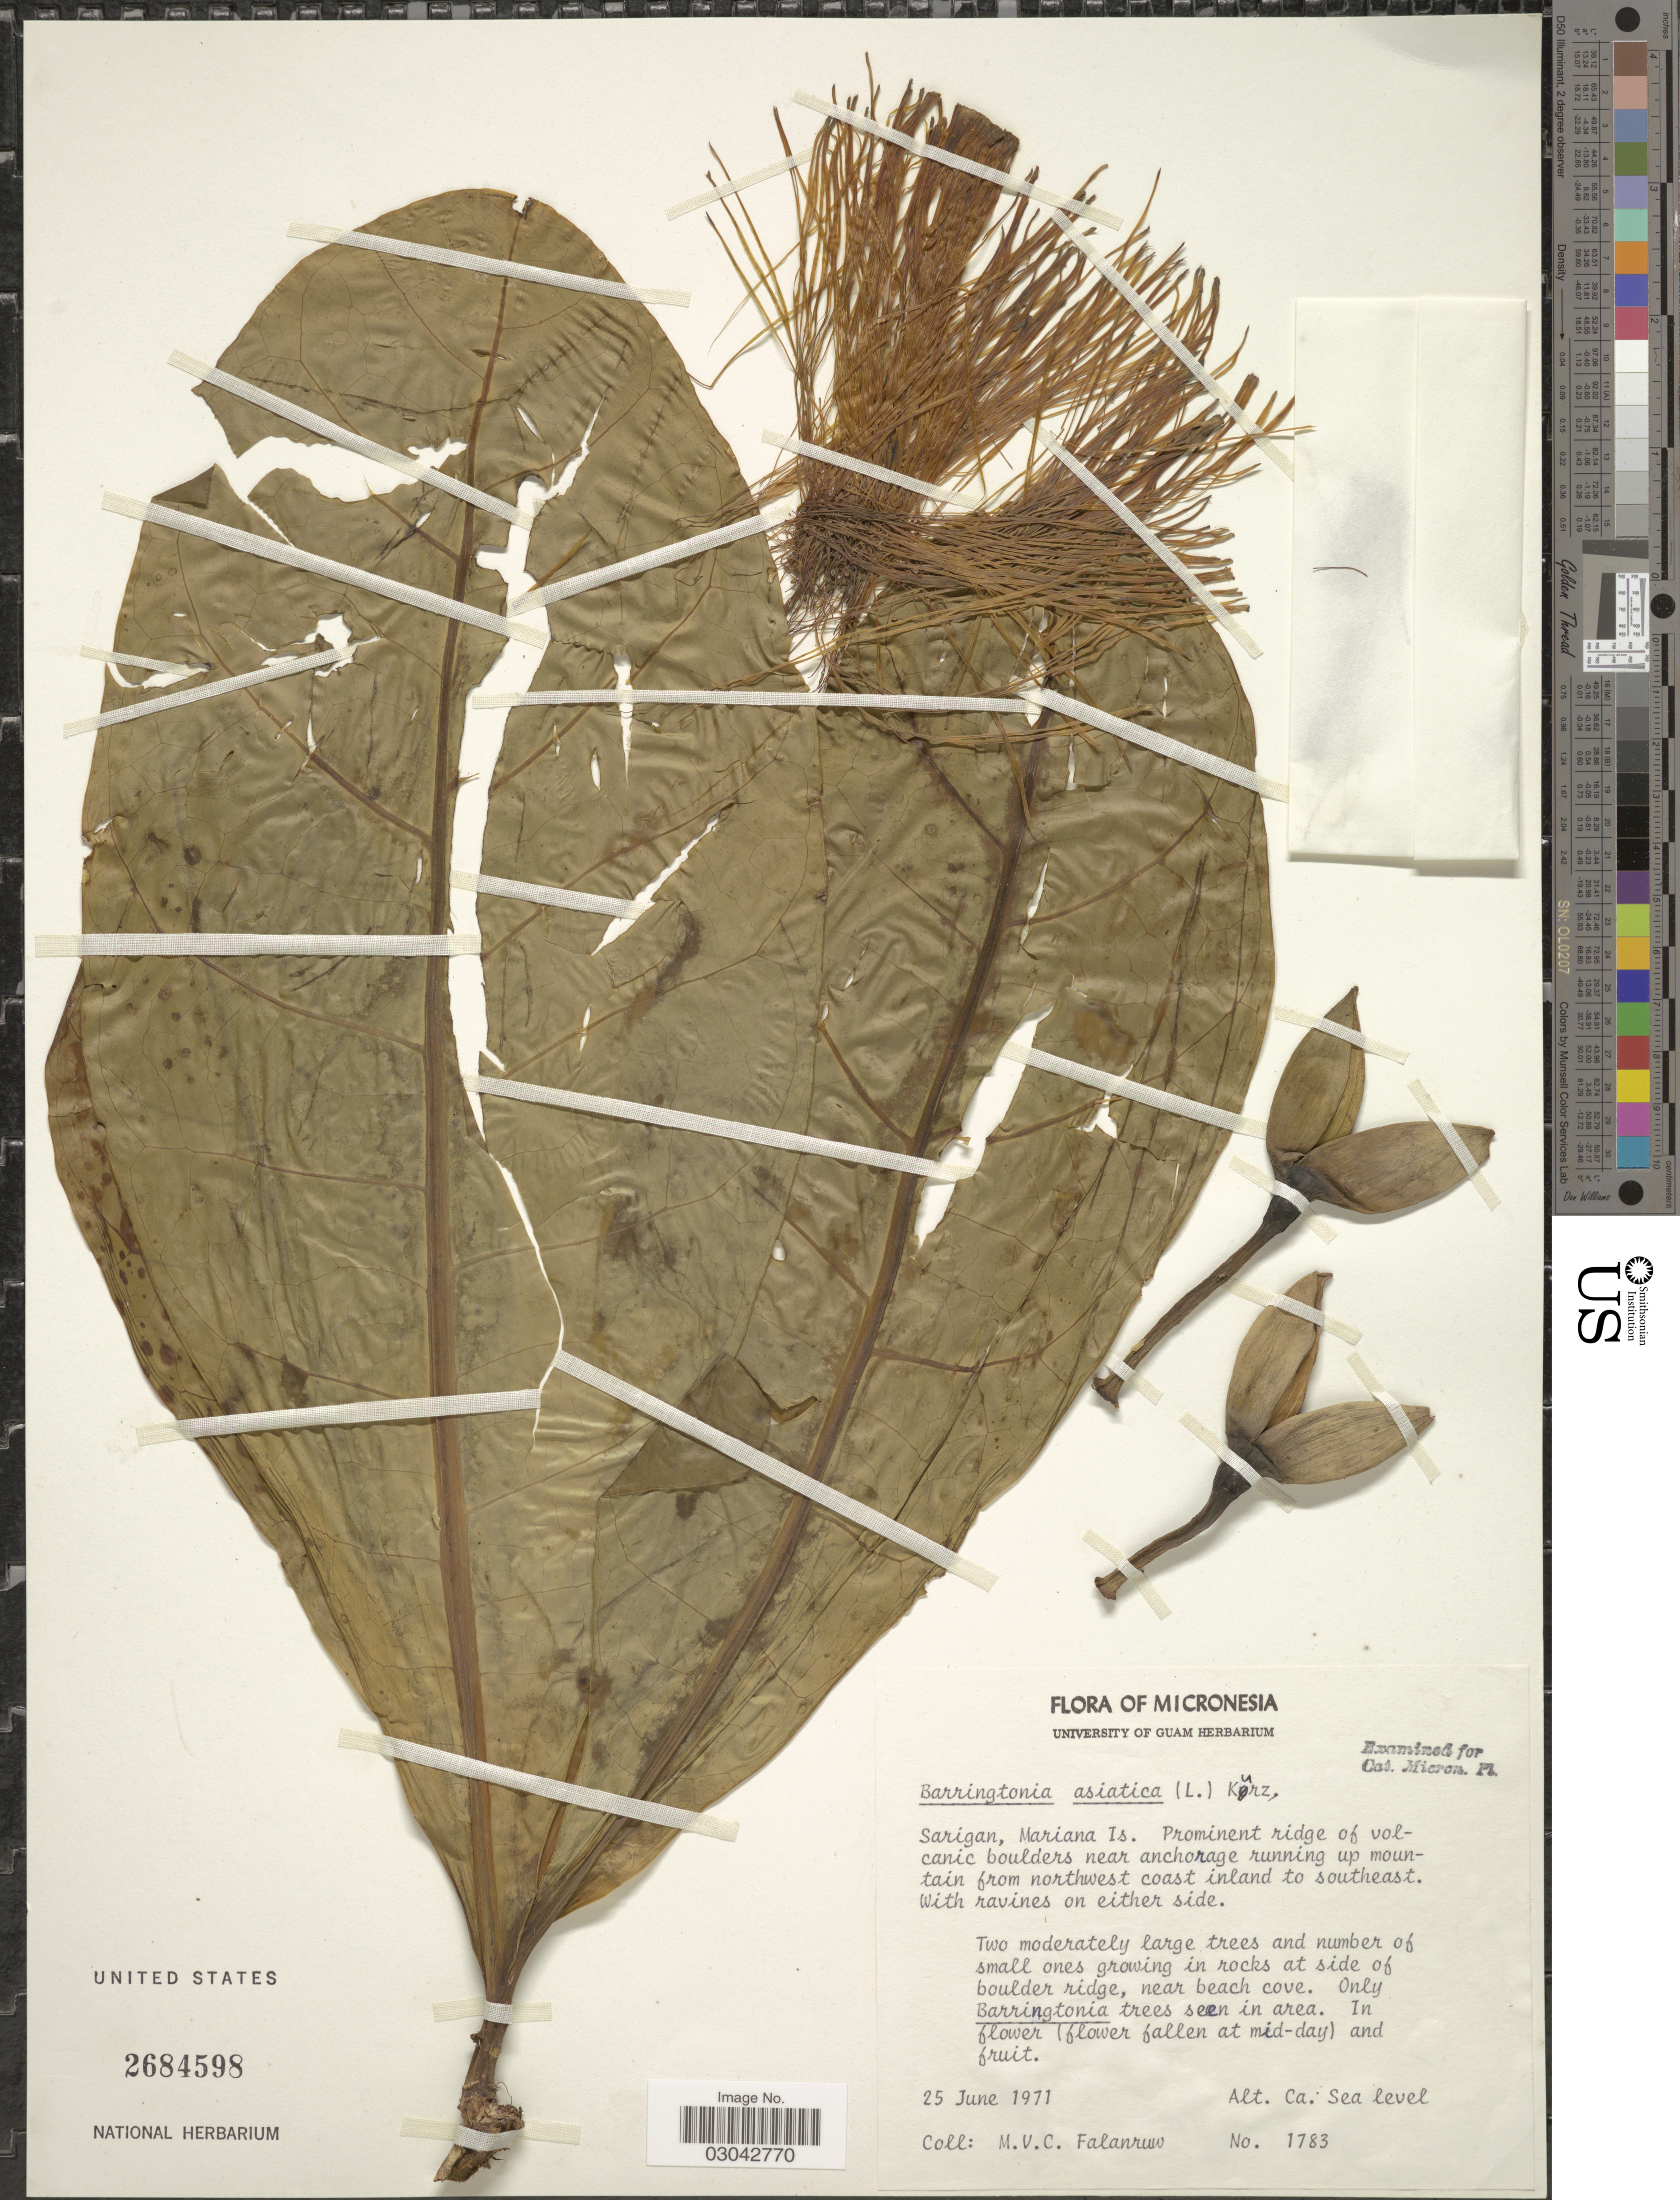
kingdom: Plantae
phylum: Tracheophyta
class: Magnoliopsida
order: Ericales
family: Lecythidaceae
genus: Barringtonia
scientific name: Barringtonia asiatica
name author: (L.) Kurz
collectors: M. V. Falanruw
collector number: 1783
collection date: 1971-06-25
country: Northern Mariana Islands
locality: Micronesia. Sarigan, Mariana Is. Prominent ridge of volcanic boulders near anchorage running up mountain from northwest coast inland to southeast.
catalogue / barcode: US 2684598